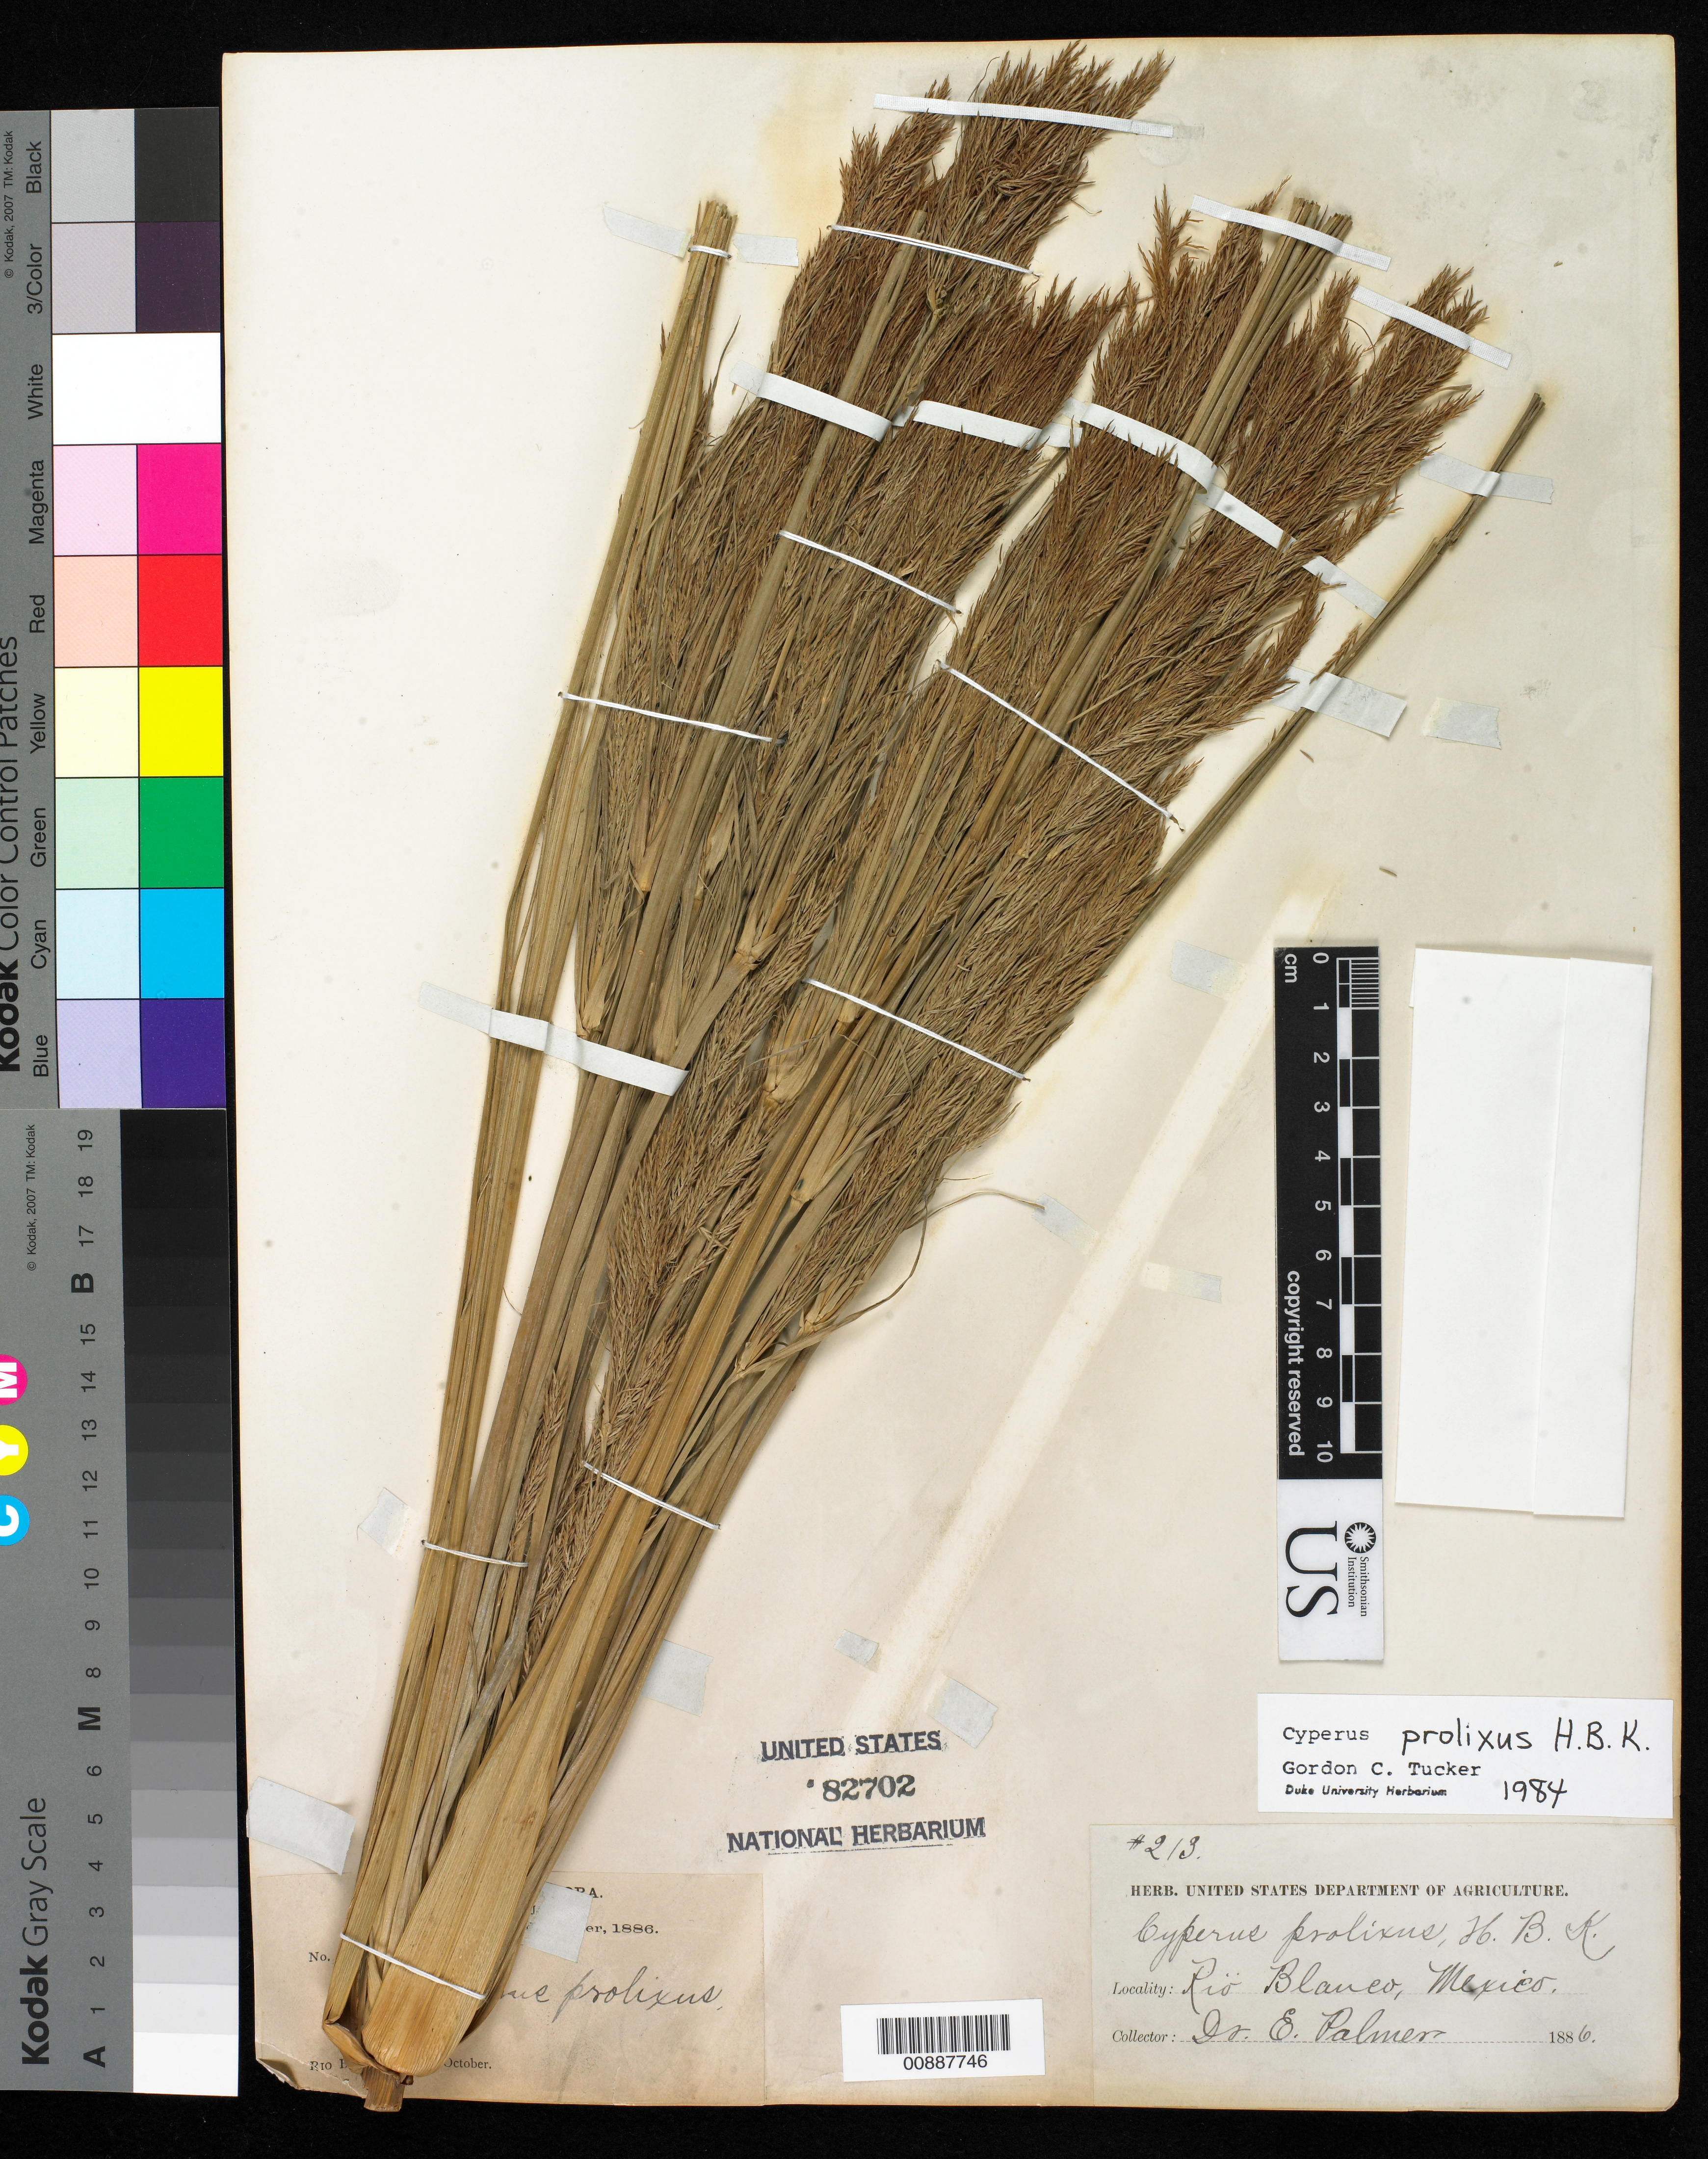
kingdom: Plantae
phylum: Tracheophyta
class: Liliopsida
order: Poales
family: Cyperaceae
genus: Cyperus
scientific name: Cyperus prolixus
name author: Kunth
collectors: E. Palmer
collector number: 213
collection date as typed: Jun 1886 to -- Oct 1886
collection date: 1886-06/1886-10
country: Mexico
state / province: Jalisco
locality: Rio Blanco, Jalisco.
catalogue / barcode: US 82702